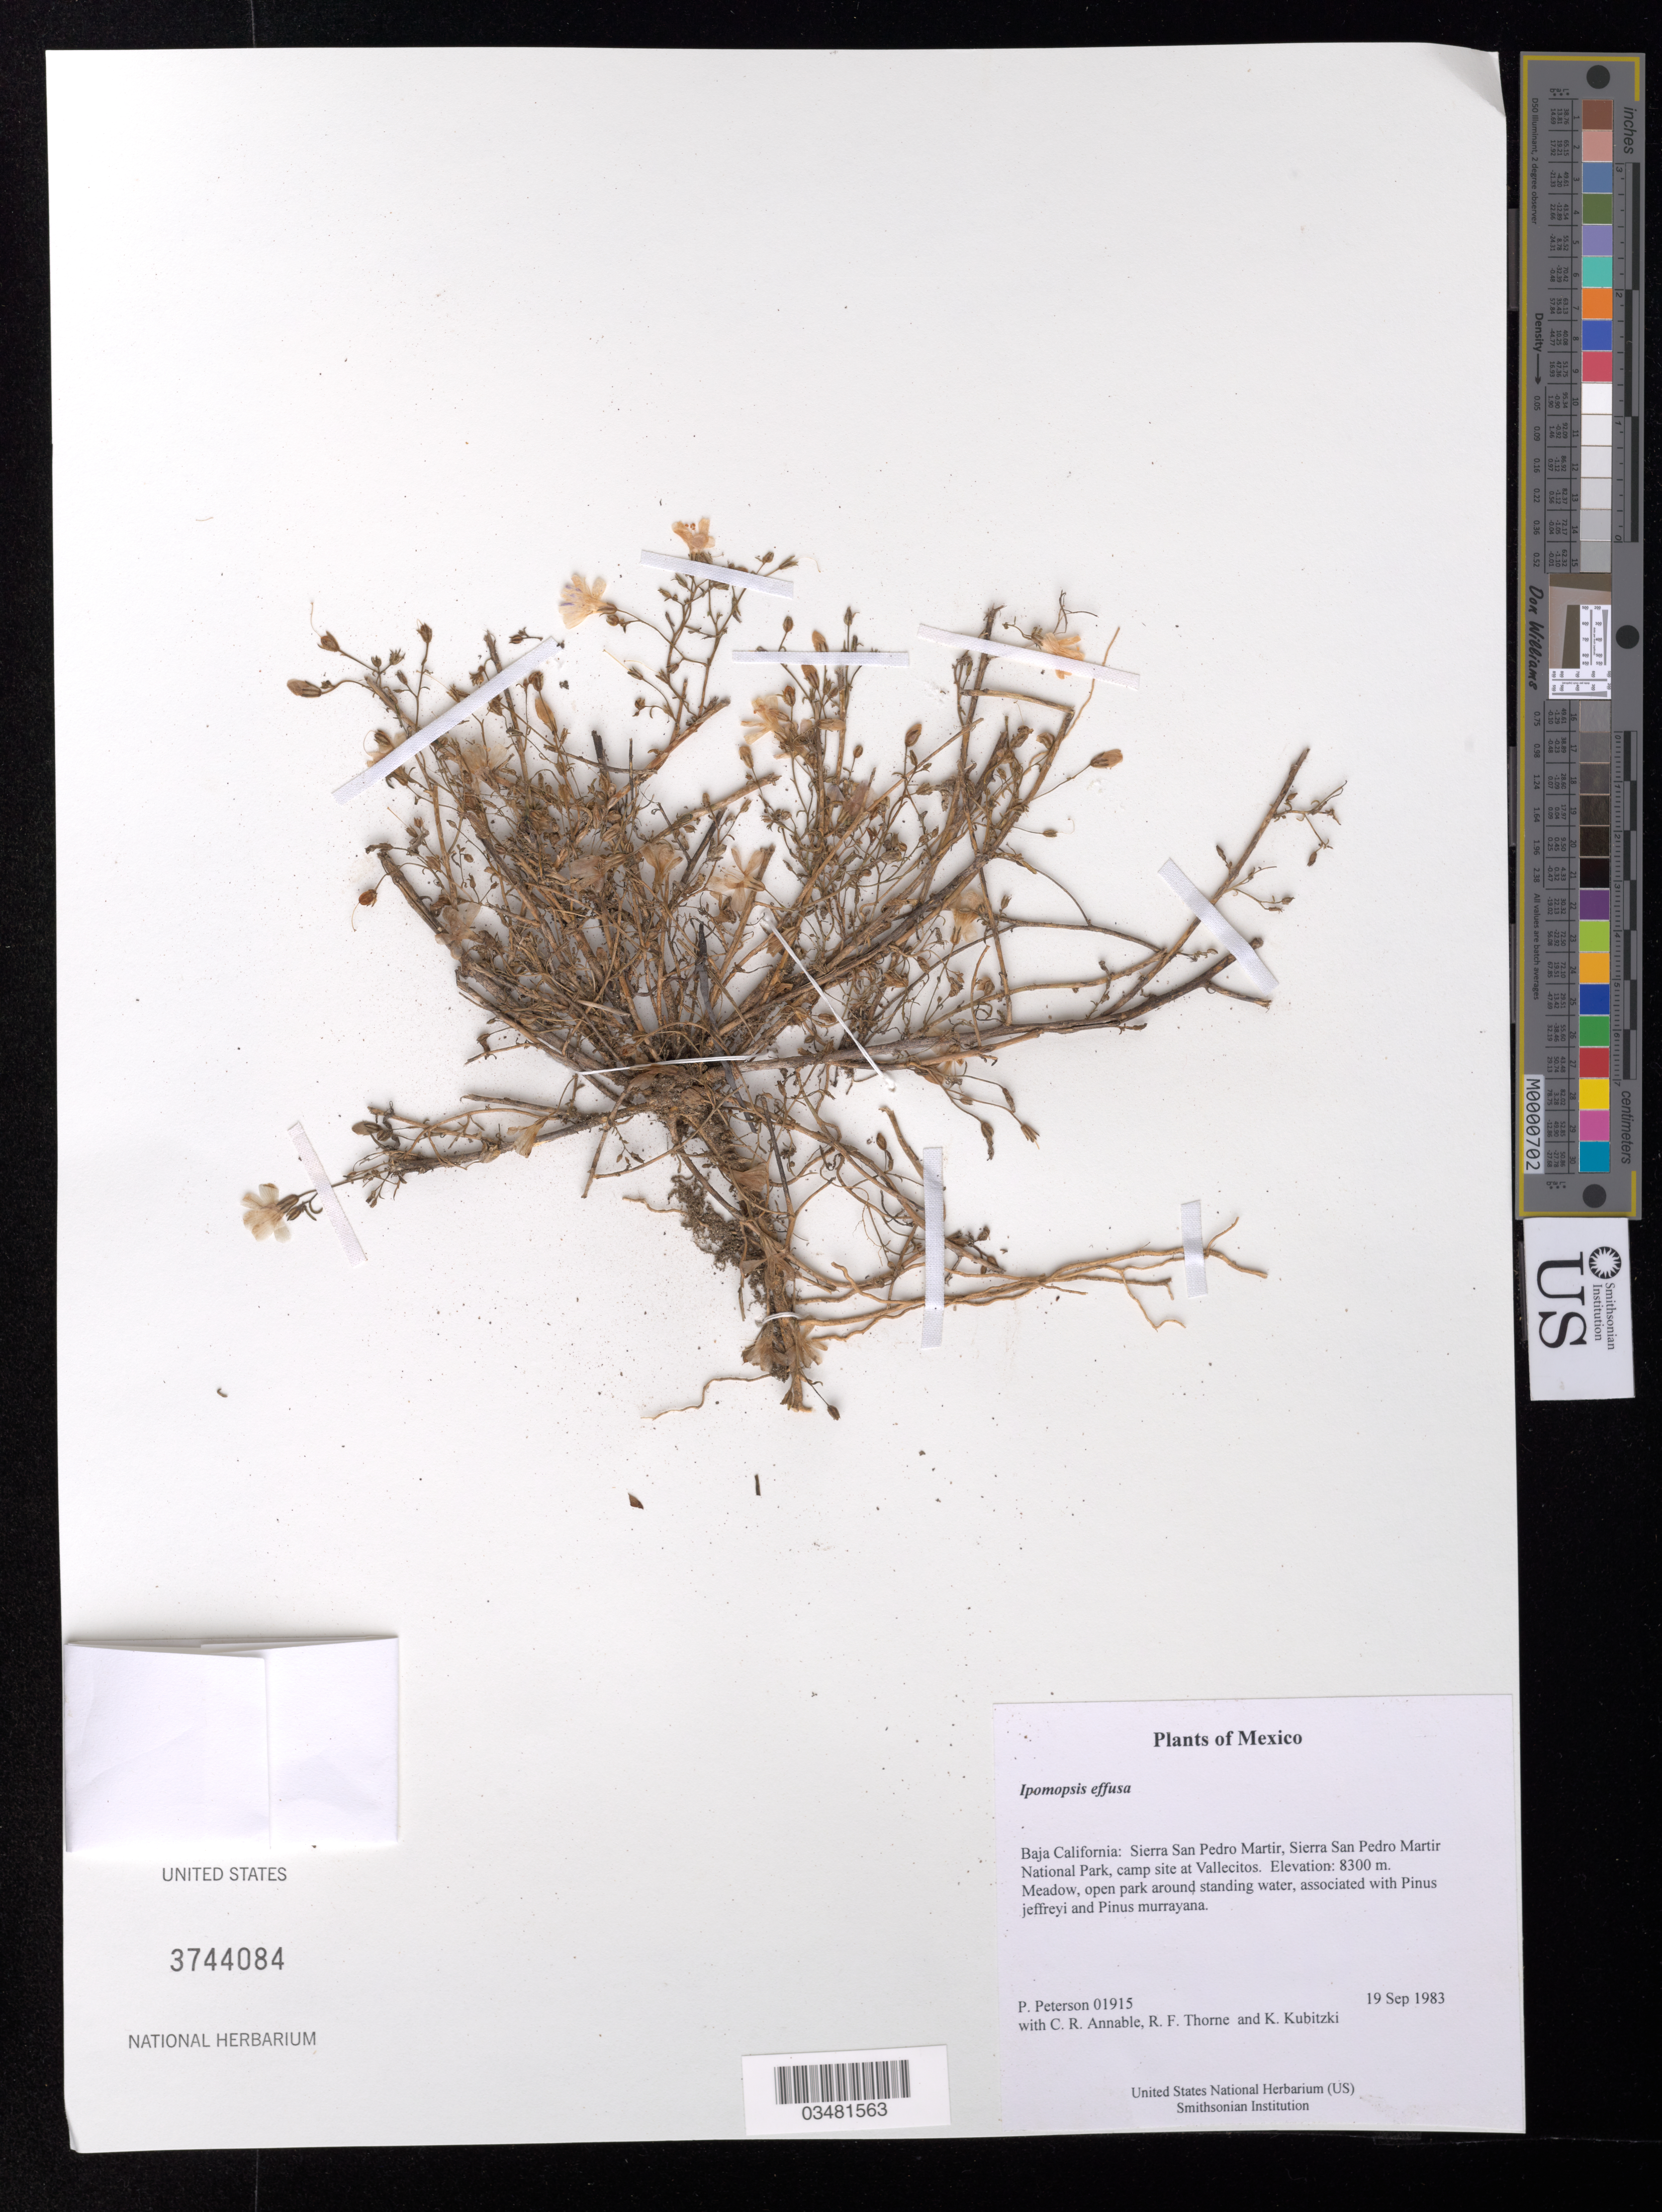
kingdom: Plantae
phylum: Tracheophyta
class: Magnoliopsida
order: Ericales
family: Polemoniaceae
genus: Ipomopsis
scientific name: Ipomopsis effusa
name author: (A. Gray) Moran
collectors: P. M. Peterson, C. R. Annable, R. F. Thorne & K. Kubitzki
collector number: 01915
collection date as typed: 19 Sep 1983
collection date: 1983-09-19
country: Mexico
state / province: Baja California Norte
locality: Sierra San Pedro Martir, Sierra San Pedro Martir National Park, camp site at Vallecitos.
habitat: Meadow, open park around standing water, associated with Pinus jeffreyi and Pinus murrayana.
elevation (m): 8300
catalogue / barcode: US 3744084